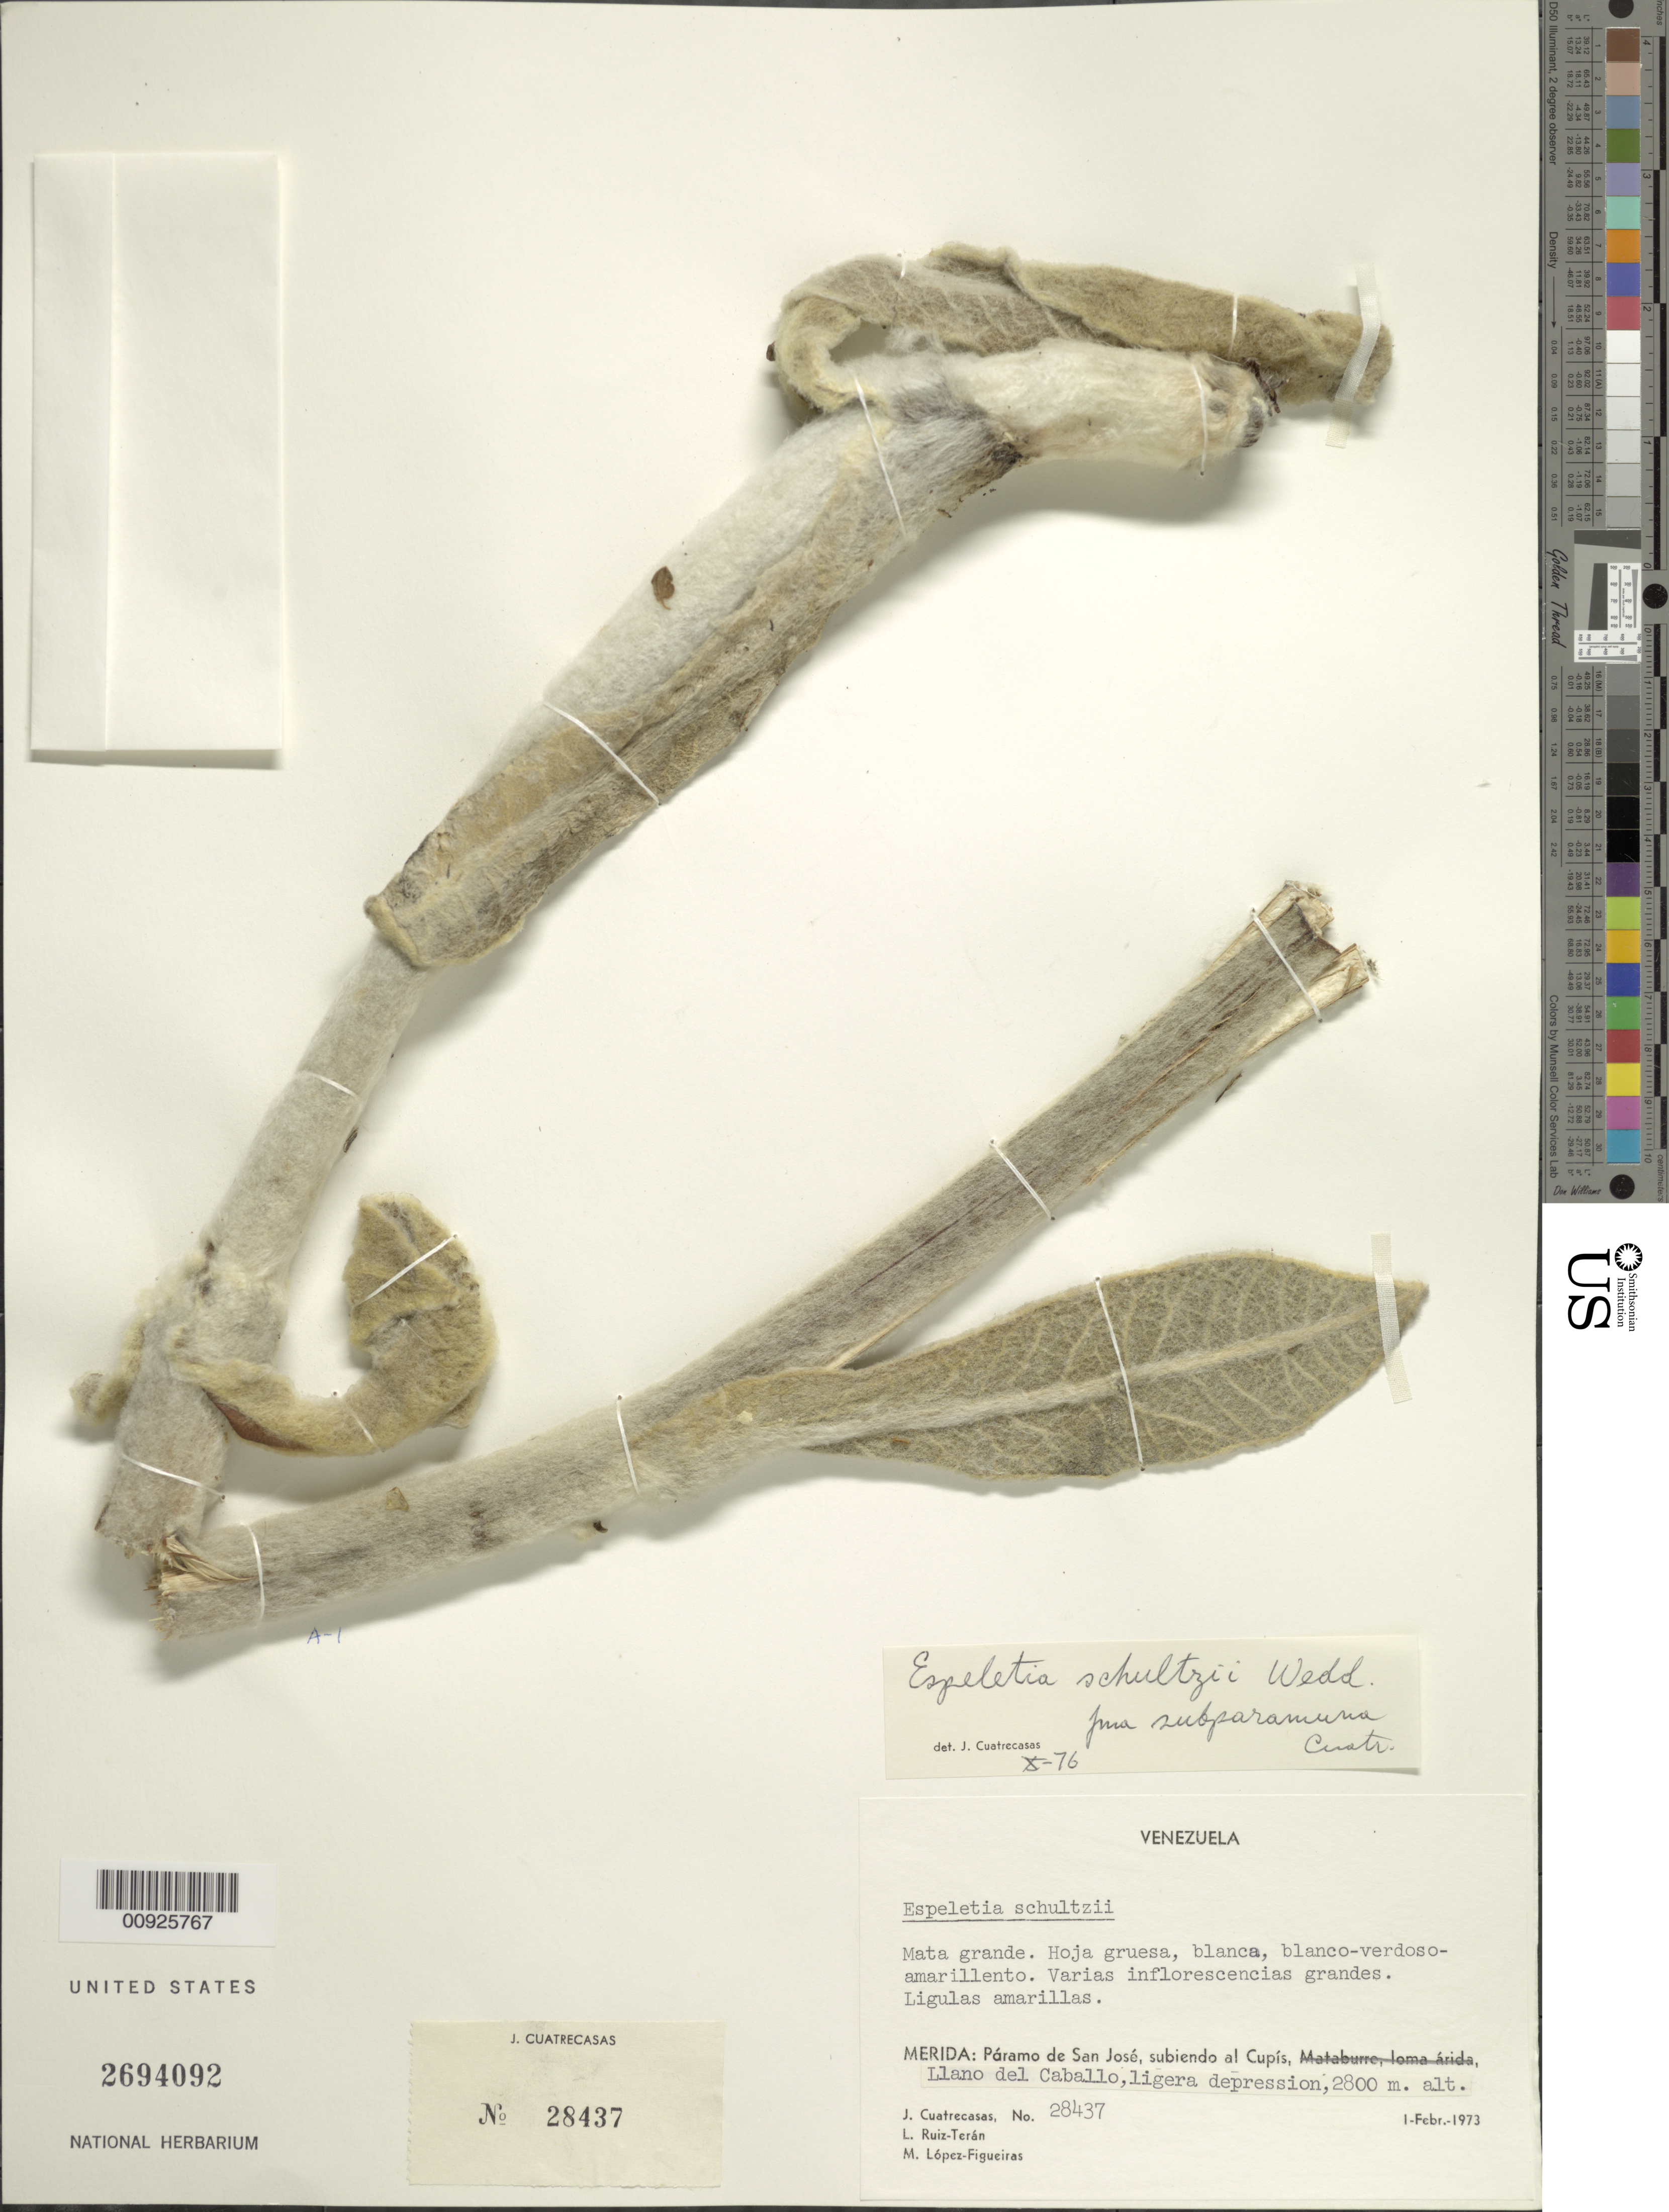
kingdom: Plantae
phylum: Tracheophyta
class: Magnoliopsida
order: Asterales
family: Asteraceae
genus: Espeletia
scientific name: Espeletia schultzii var. subparamuna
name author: Cuatrec.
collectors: J. Cuatrecasas, L. E. Ruíz-Terán & M. López Figueiras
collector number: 28437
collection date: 1973-02-01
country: Venezuela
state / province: Mérida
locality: P. de San José. Páramo de San José, subiendo al Cupís, Llano del Caballo, ligera depresión.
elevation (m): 2800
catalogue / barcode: US 2694092